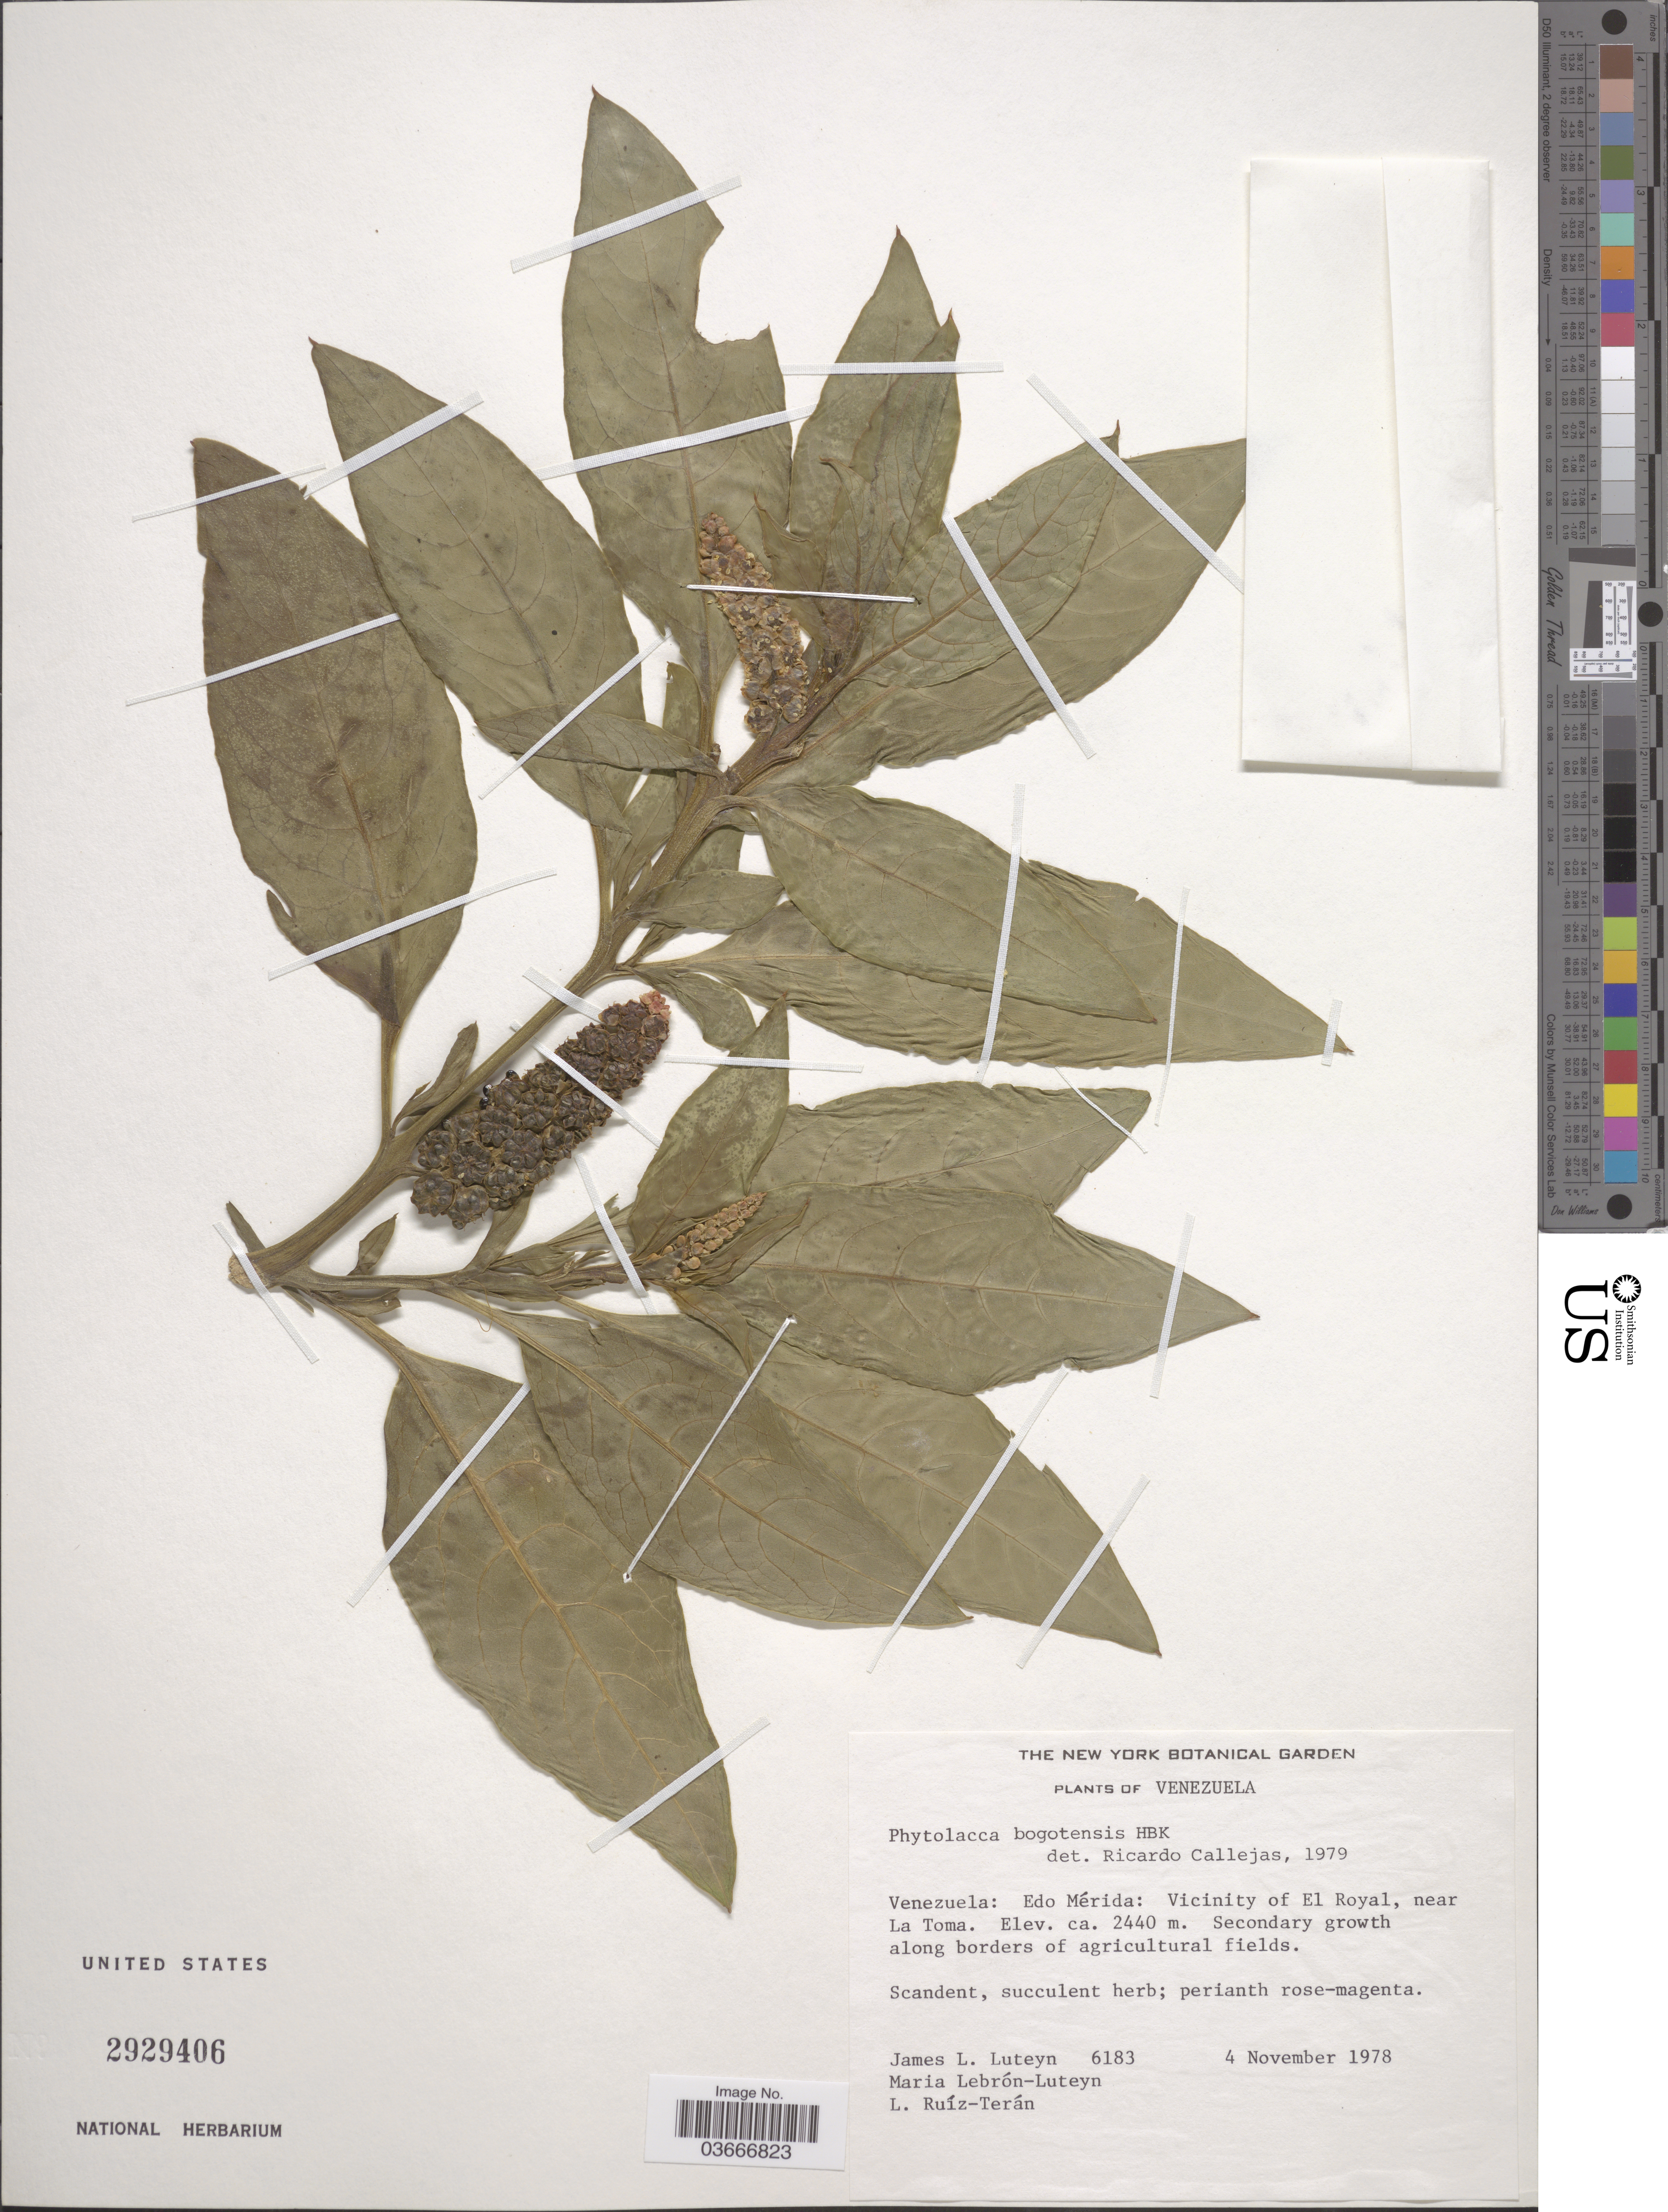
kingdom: Plantae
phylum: Tracheophyta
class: Magnoliopsida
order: Caryophyllales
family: Phytolaccaceae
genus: Phytolacca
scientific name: Phytolacca bogotensis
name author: Kunth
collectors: J. L. Luteyn, M. L. Lebrón-Luteyn & L. E. Ruíz-Terán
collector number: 6183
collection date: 1978-11-04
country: Venezuela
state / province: Mérida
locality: Vicinity of El Royal, near La Toma.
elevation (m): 2440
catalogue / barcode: US 2929406